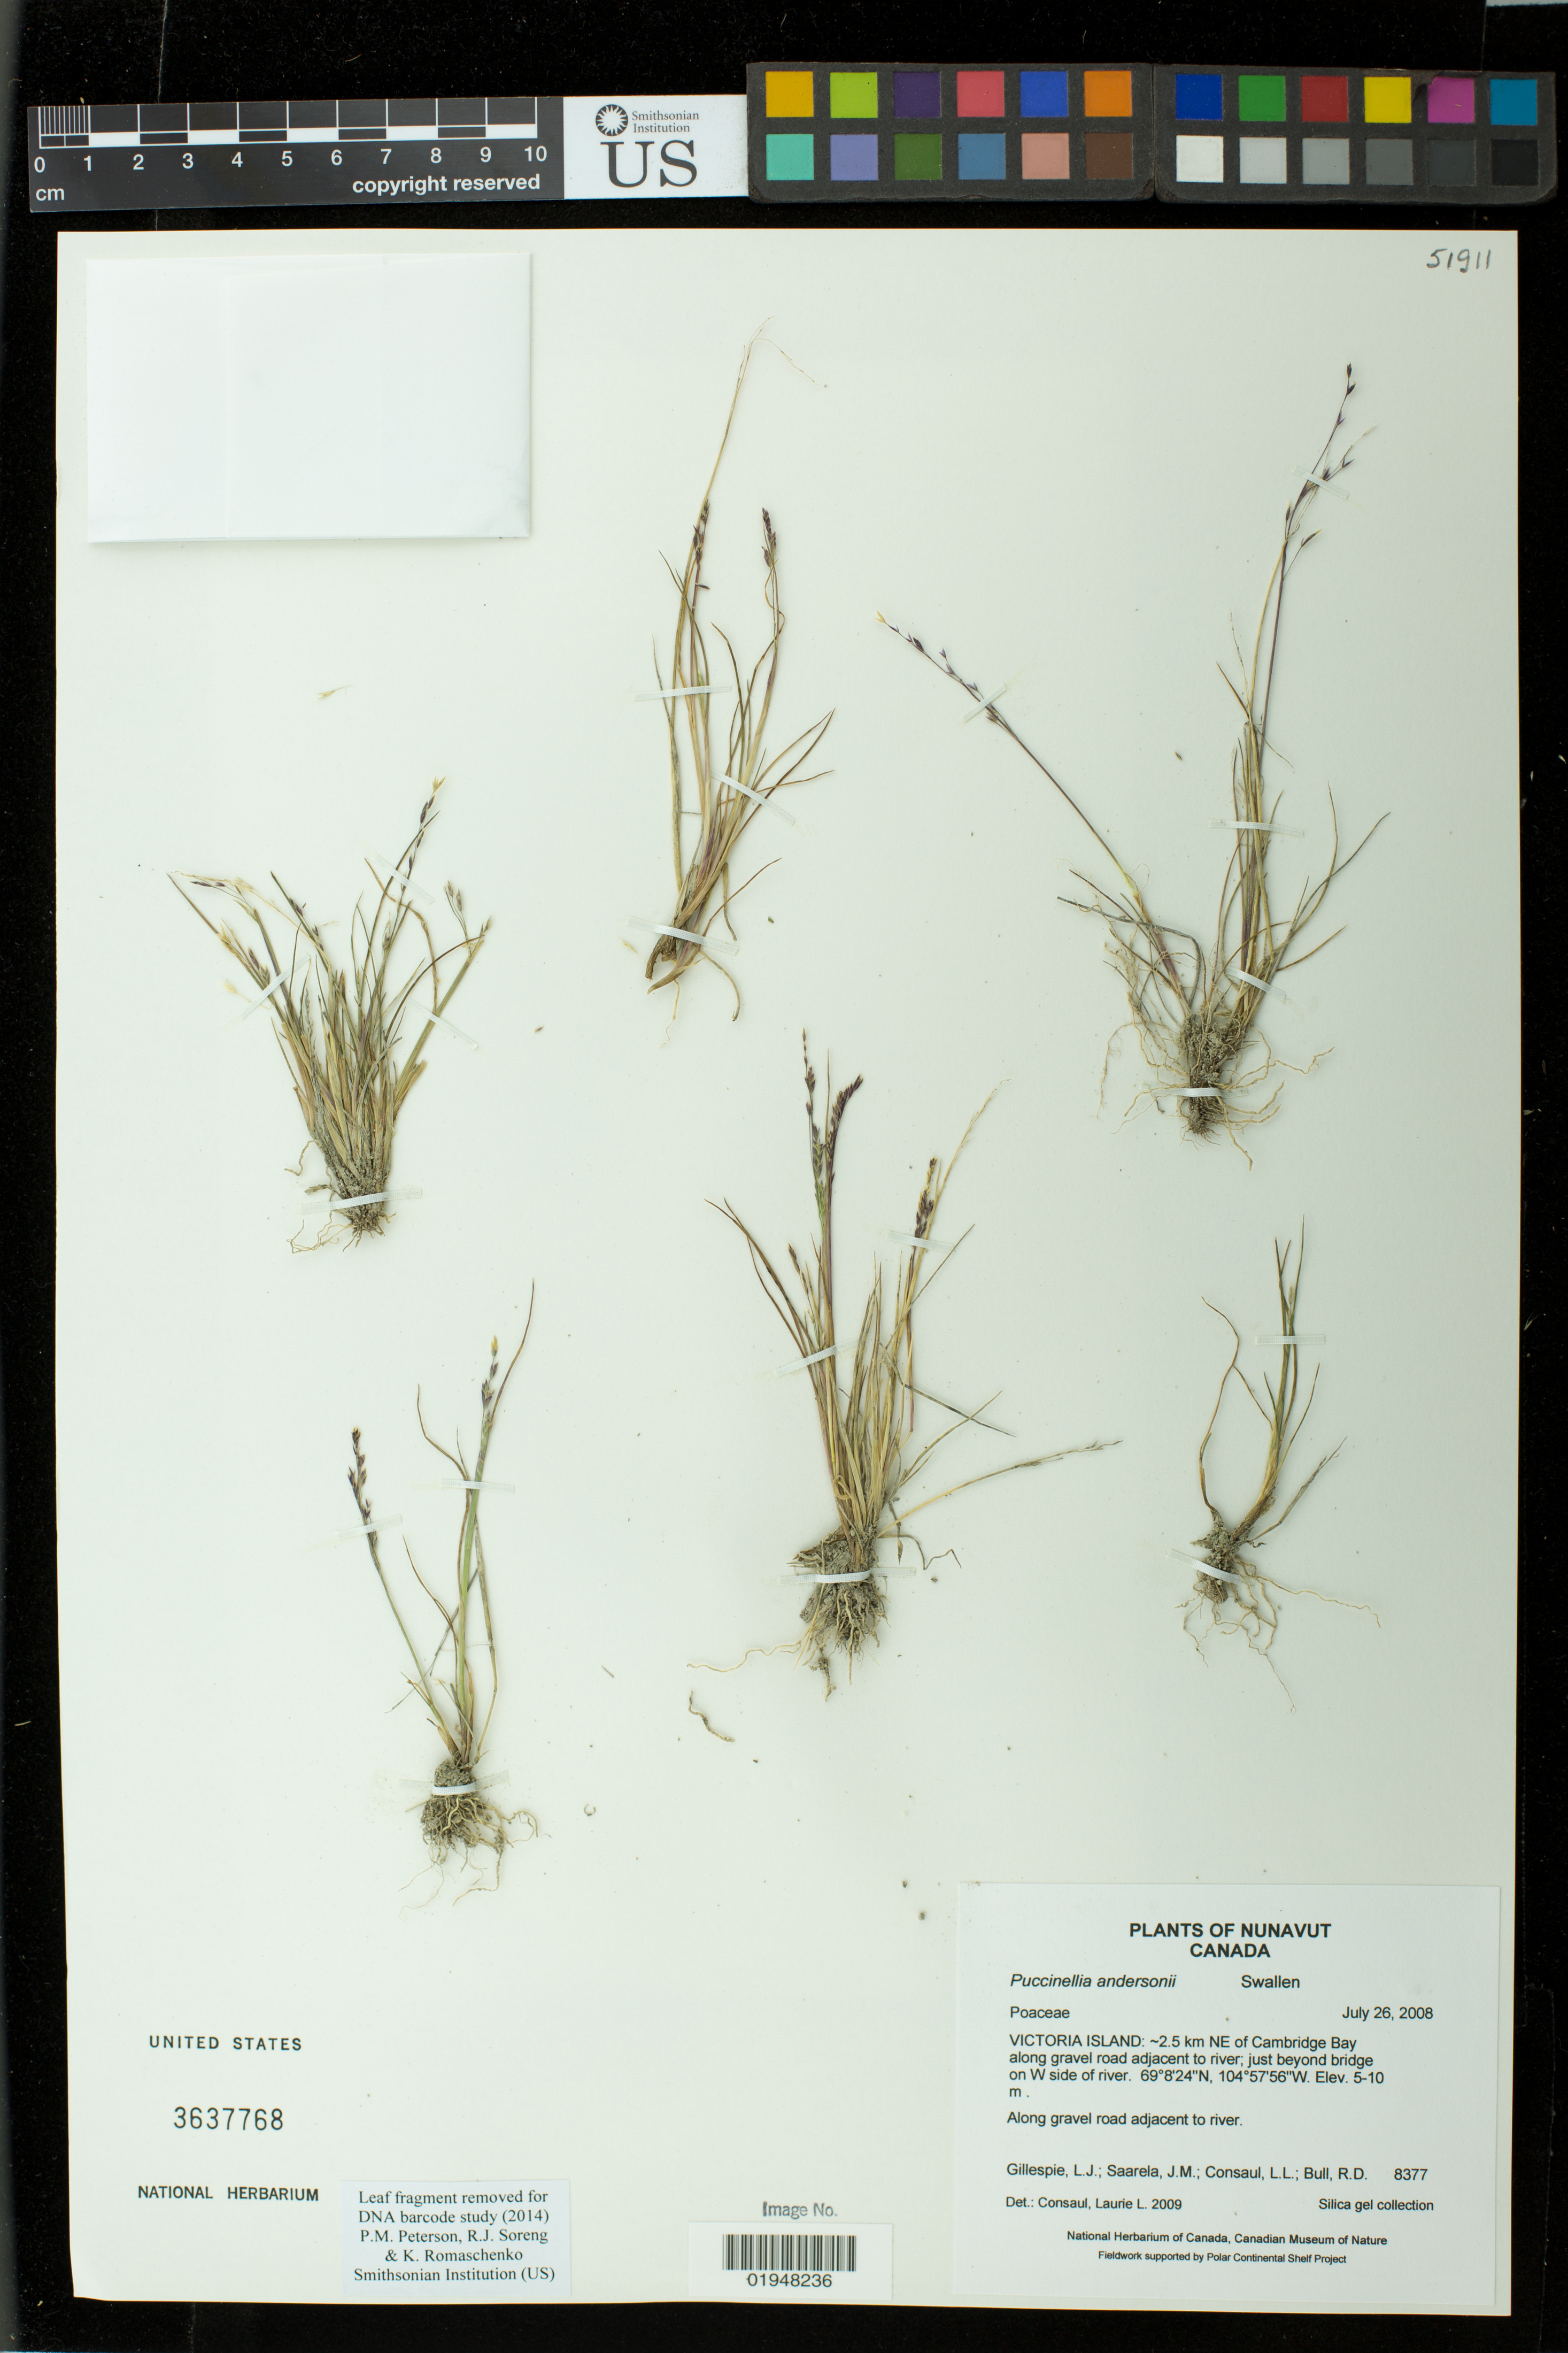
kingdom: Plantae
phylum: Tracheophyta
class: Liliopsida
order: Poales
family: Poaceae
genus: Puccinellia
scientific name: Puccinellia andersonii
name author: Swallen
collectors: L. J. Gillespie, J. Saarela, L. Consaul & R. Bull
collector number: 8377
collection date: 2008-07-26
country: Canada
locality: Victoria Island: ~2.5 km NE of Cambridge Bay on W side of river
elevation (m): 5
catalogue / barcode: US 3637768